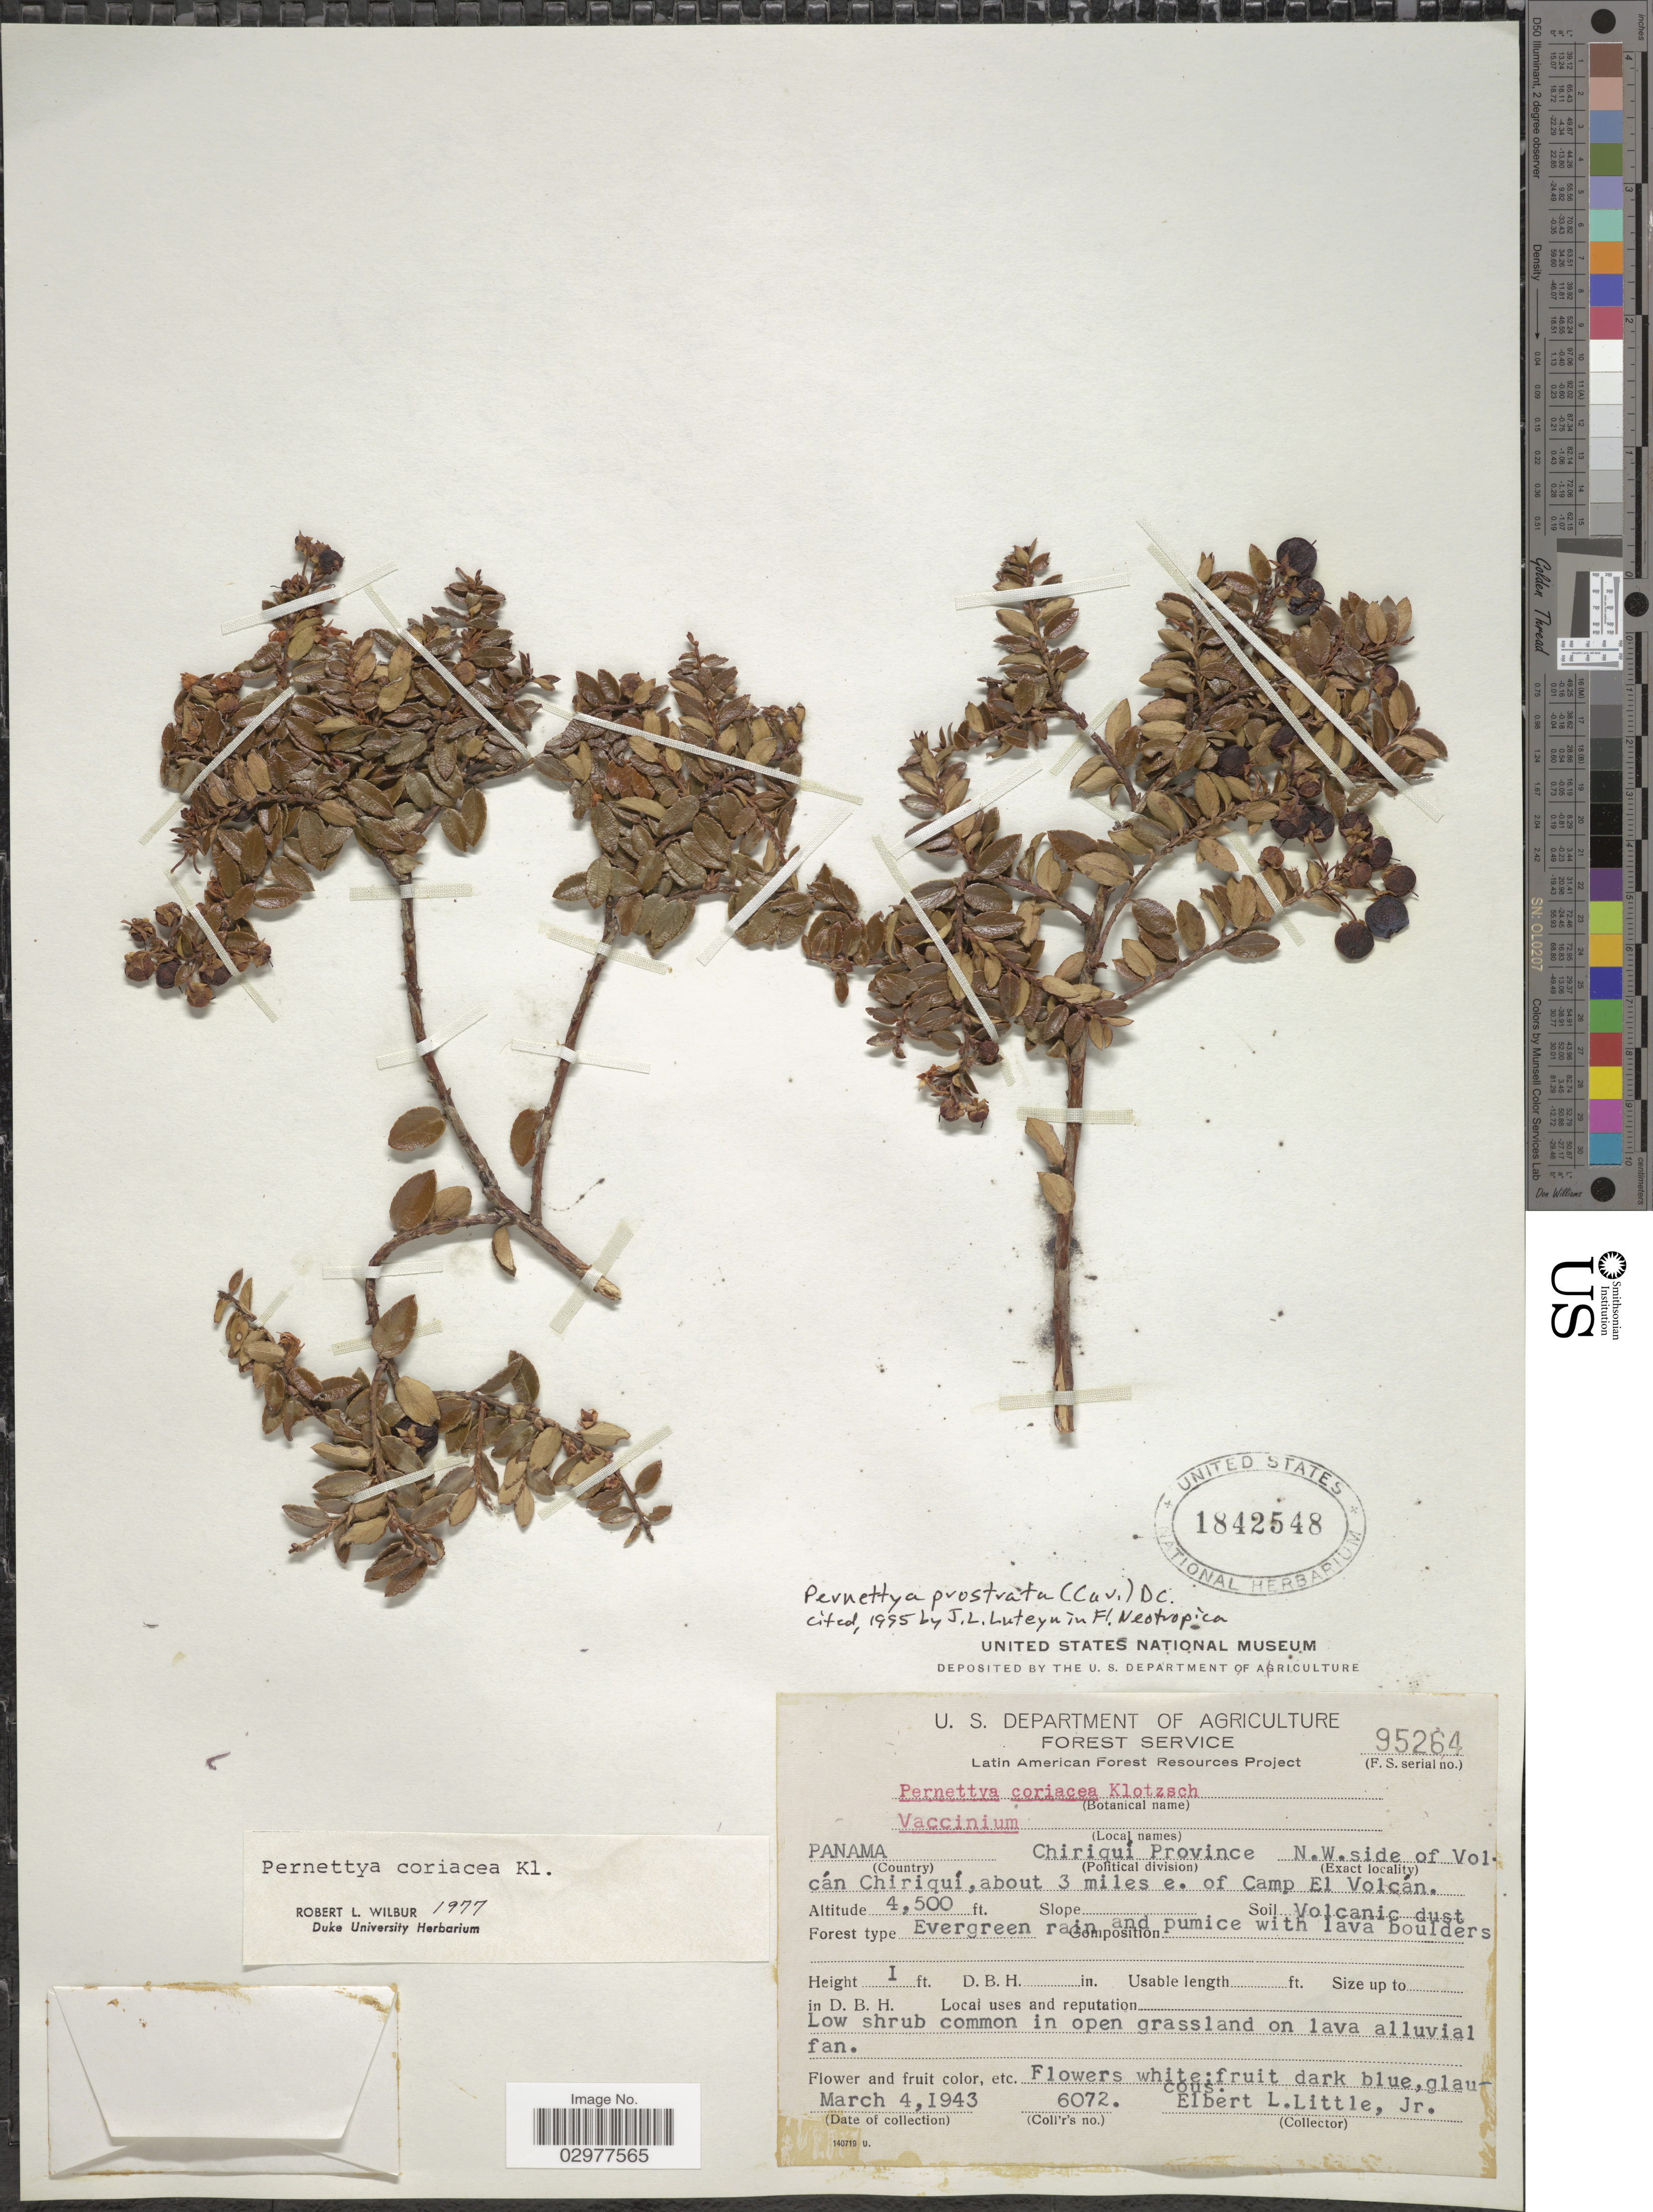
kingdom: Plantae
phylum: Tracheophyta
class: Magnoliopsida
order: Ericales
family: Ericaceae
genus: Pernettya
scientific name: Pernettya prostrata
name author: (Cav.) DC.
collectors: E. L. Little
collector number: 6072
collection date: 1943-03-04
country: Panama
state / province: Chiriqui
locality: N.W. side of volcán Chiriquí, about 3 miles e. of Camp El Volcan.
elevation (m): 1372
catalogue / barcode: US 1842548